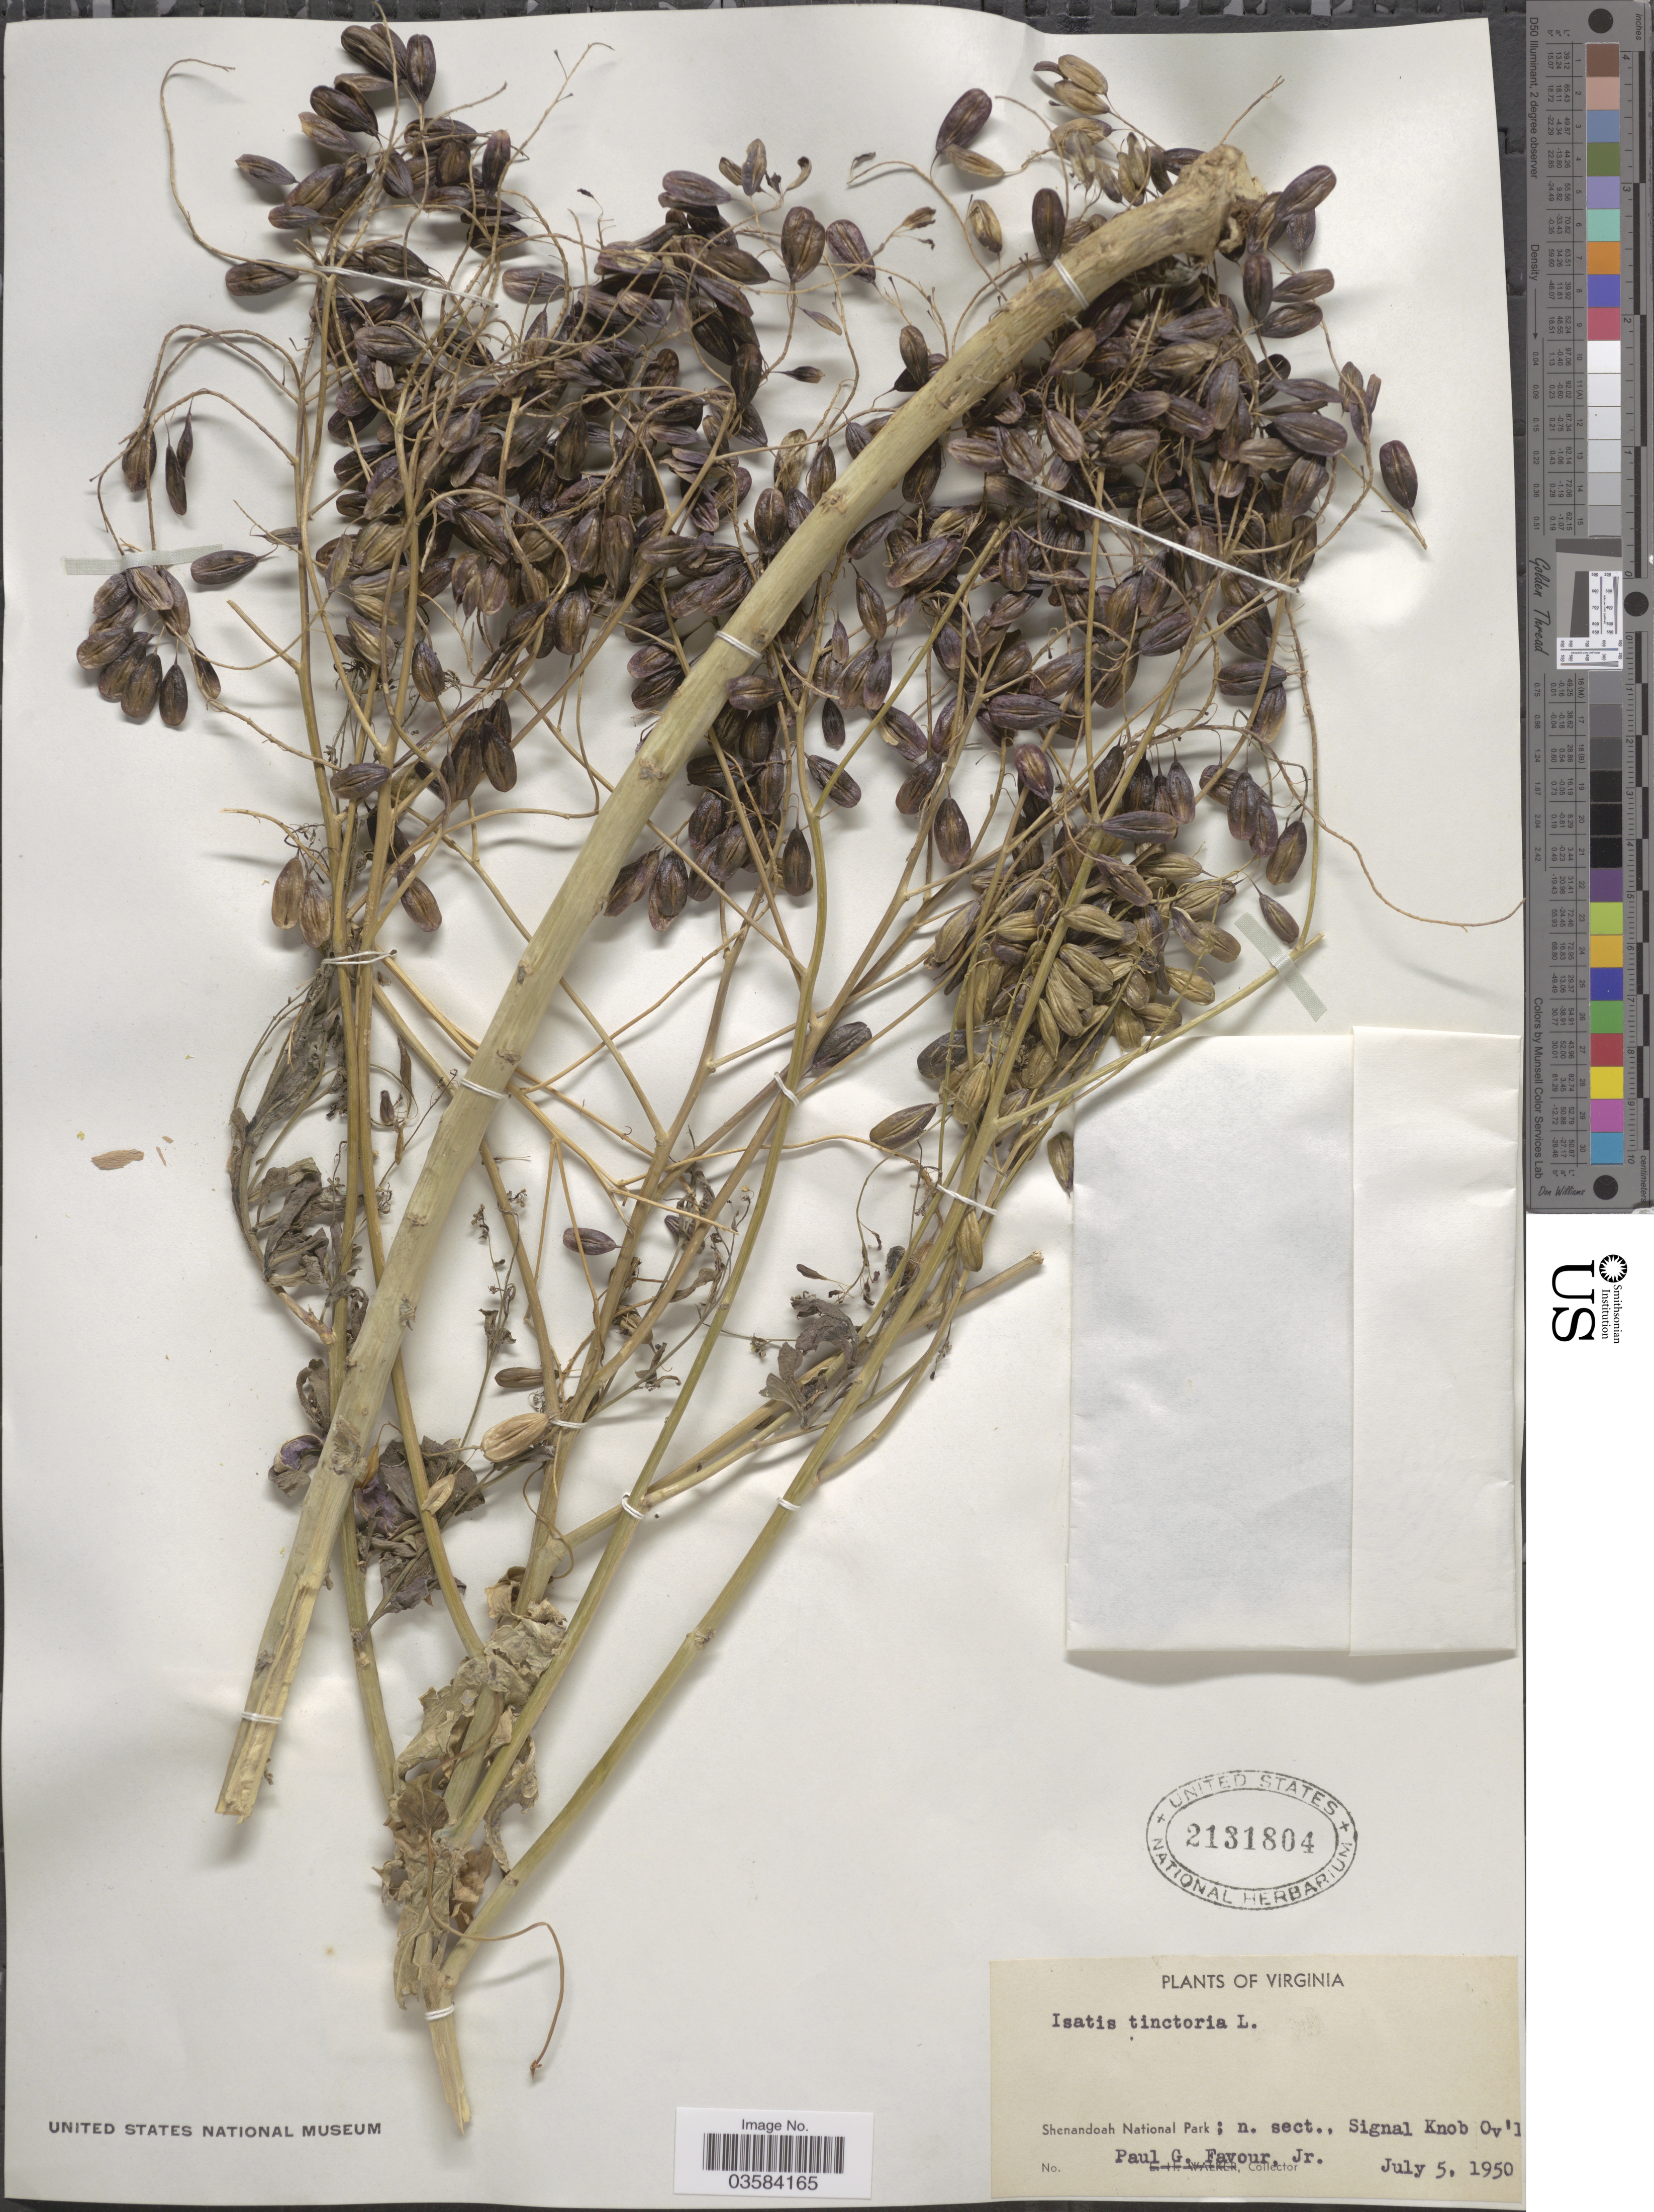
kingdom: Plantae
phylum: Tracheophyta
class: Magnoliopsida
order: Brassicales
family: Brassicaceae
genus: Isatis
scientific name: Isatis tinctoria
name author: L.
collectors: P. Favour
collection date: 1950-07-05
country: United States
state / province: Virginia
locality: Shenandoah National Park; n. sect., Signal Knob Ov'l.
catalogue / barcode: US 2131804